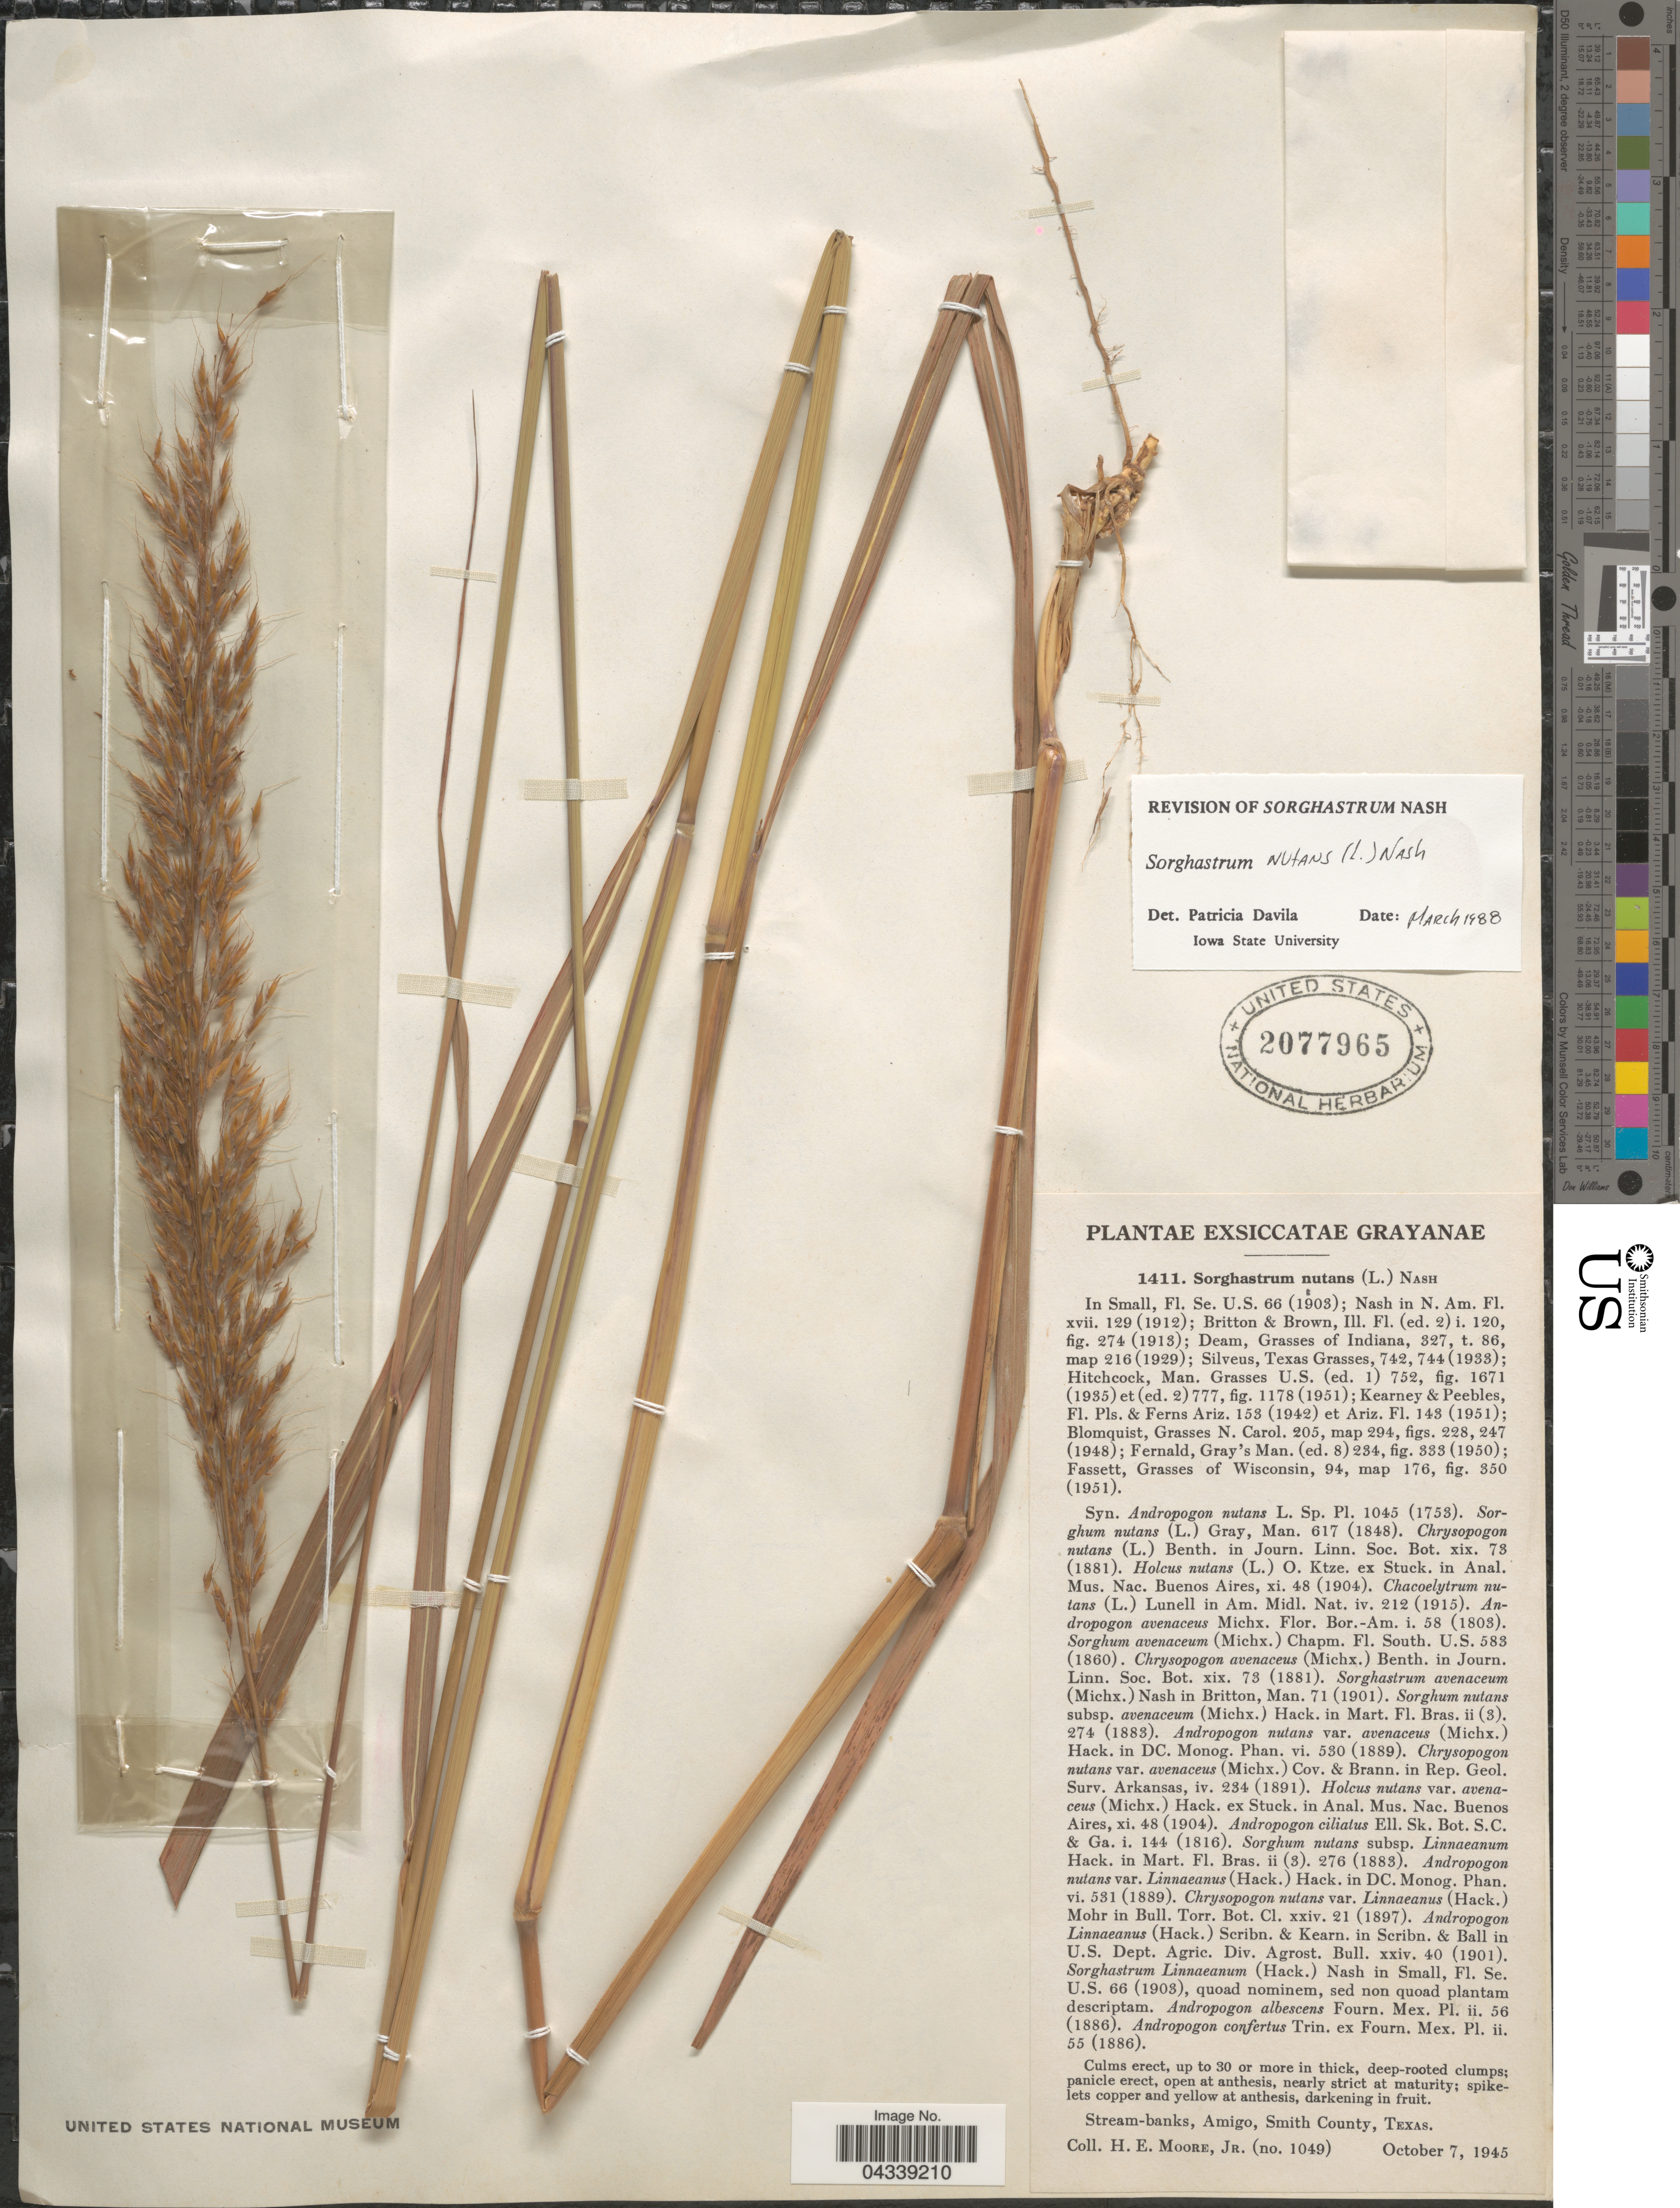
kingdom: Plantae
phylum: Tracheophyta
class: Liliopsida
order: Poales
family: Poaceae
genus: Sorghastrum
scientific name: Sorghastrum nutans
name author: (L.) Nash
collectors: H. Moore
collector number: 1049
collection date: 1945-10-07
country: United States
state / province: Texas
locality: Stream-banks, Amigo, Smith County.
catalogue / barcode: US 2077965